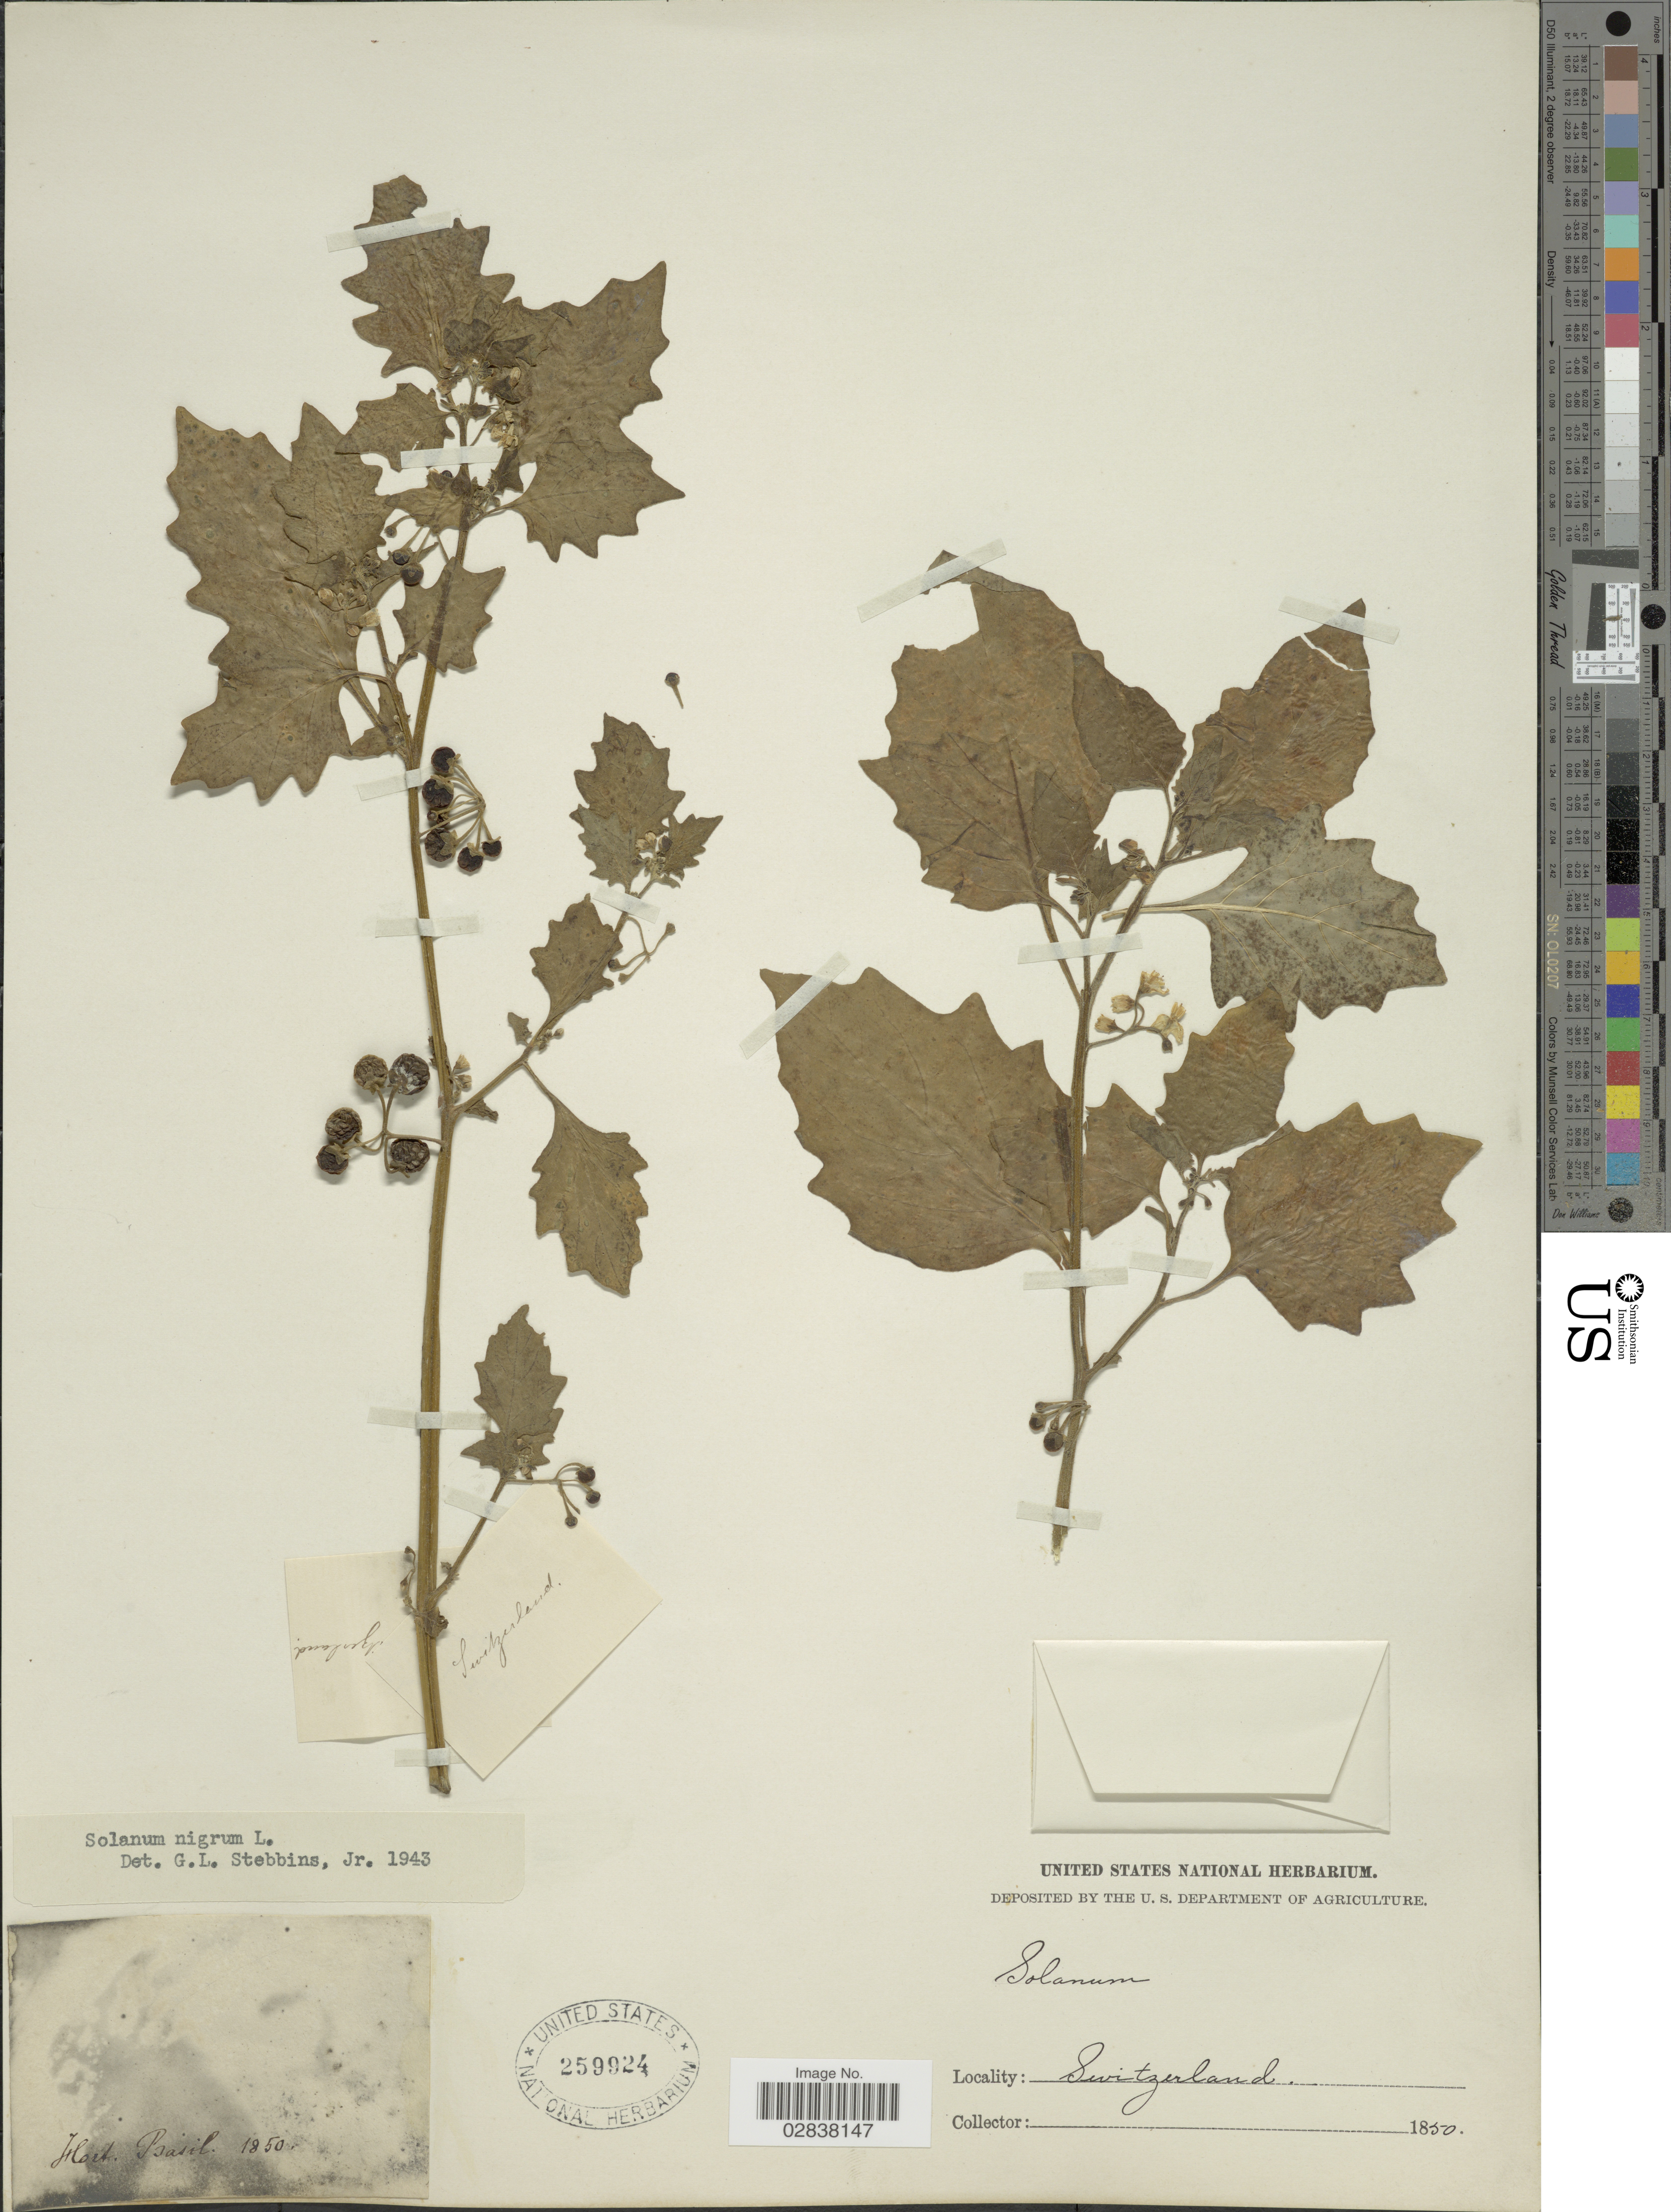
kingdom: Plantae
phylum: Tracheophyta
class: Magnoliopsida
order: Solanales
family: Solanaceae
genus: Solanum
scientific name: Solanum nigrum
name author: L.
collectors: ex herb. United States National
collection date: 1850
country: Switzerland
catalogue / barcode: US 259924